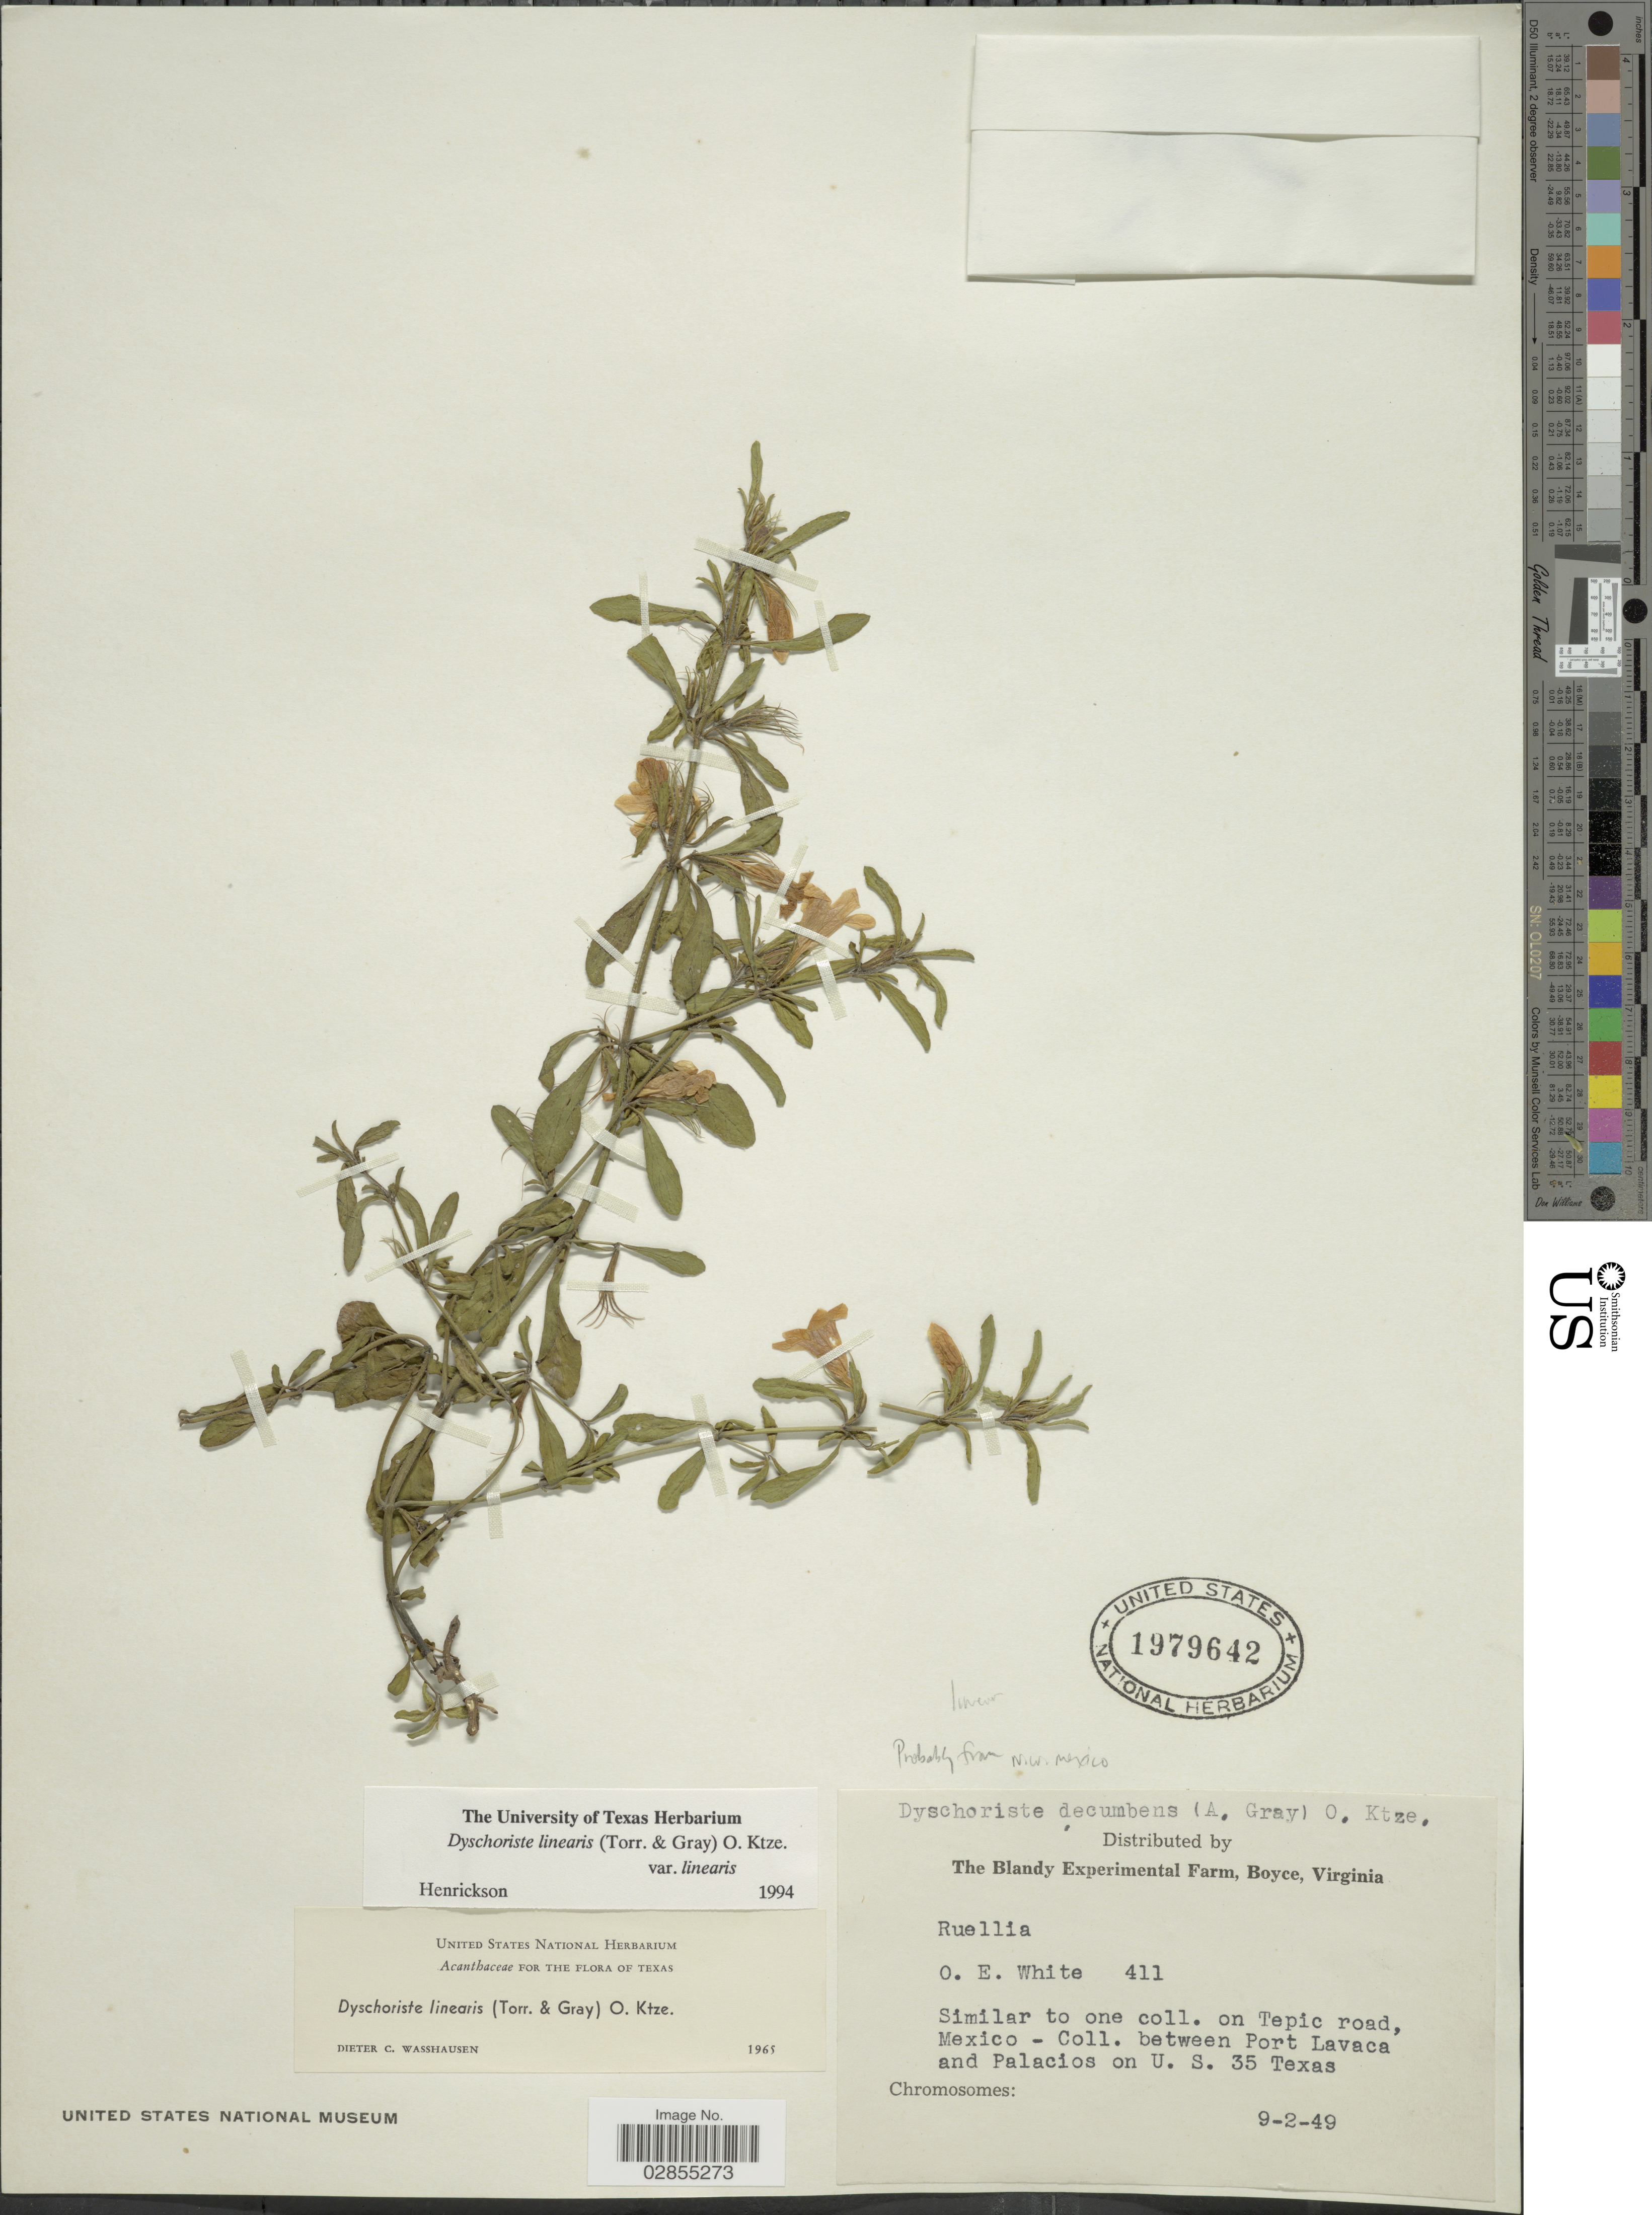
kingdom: Plantae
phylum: Tracheophyta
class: Magnoliopsida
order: Lamiales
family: Acanthaceae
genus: Dyschoriste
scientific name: Dyschoriste linearis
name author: (Torr. & A. Gray) Kuntze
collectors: O. E. White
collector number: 411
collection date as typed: Transcribed d/m/y: 2/9/49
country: United States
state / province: Texas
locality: Between Port Lavaca and Palacios on U.S. 35 Texas.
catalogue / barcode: US 1979642